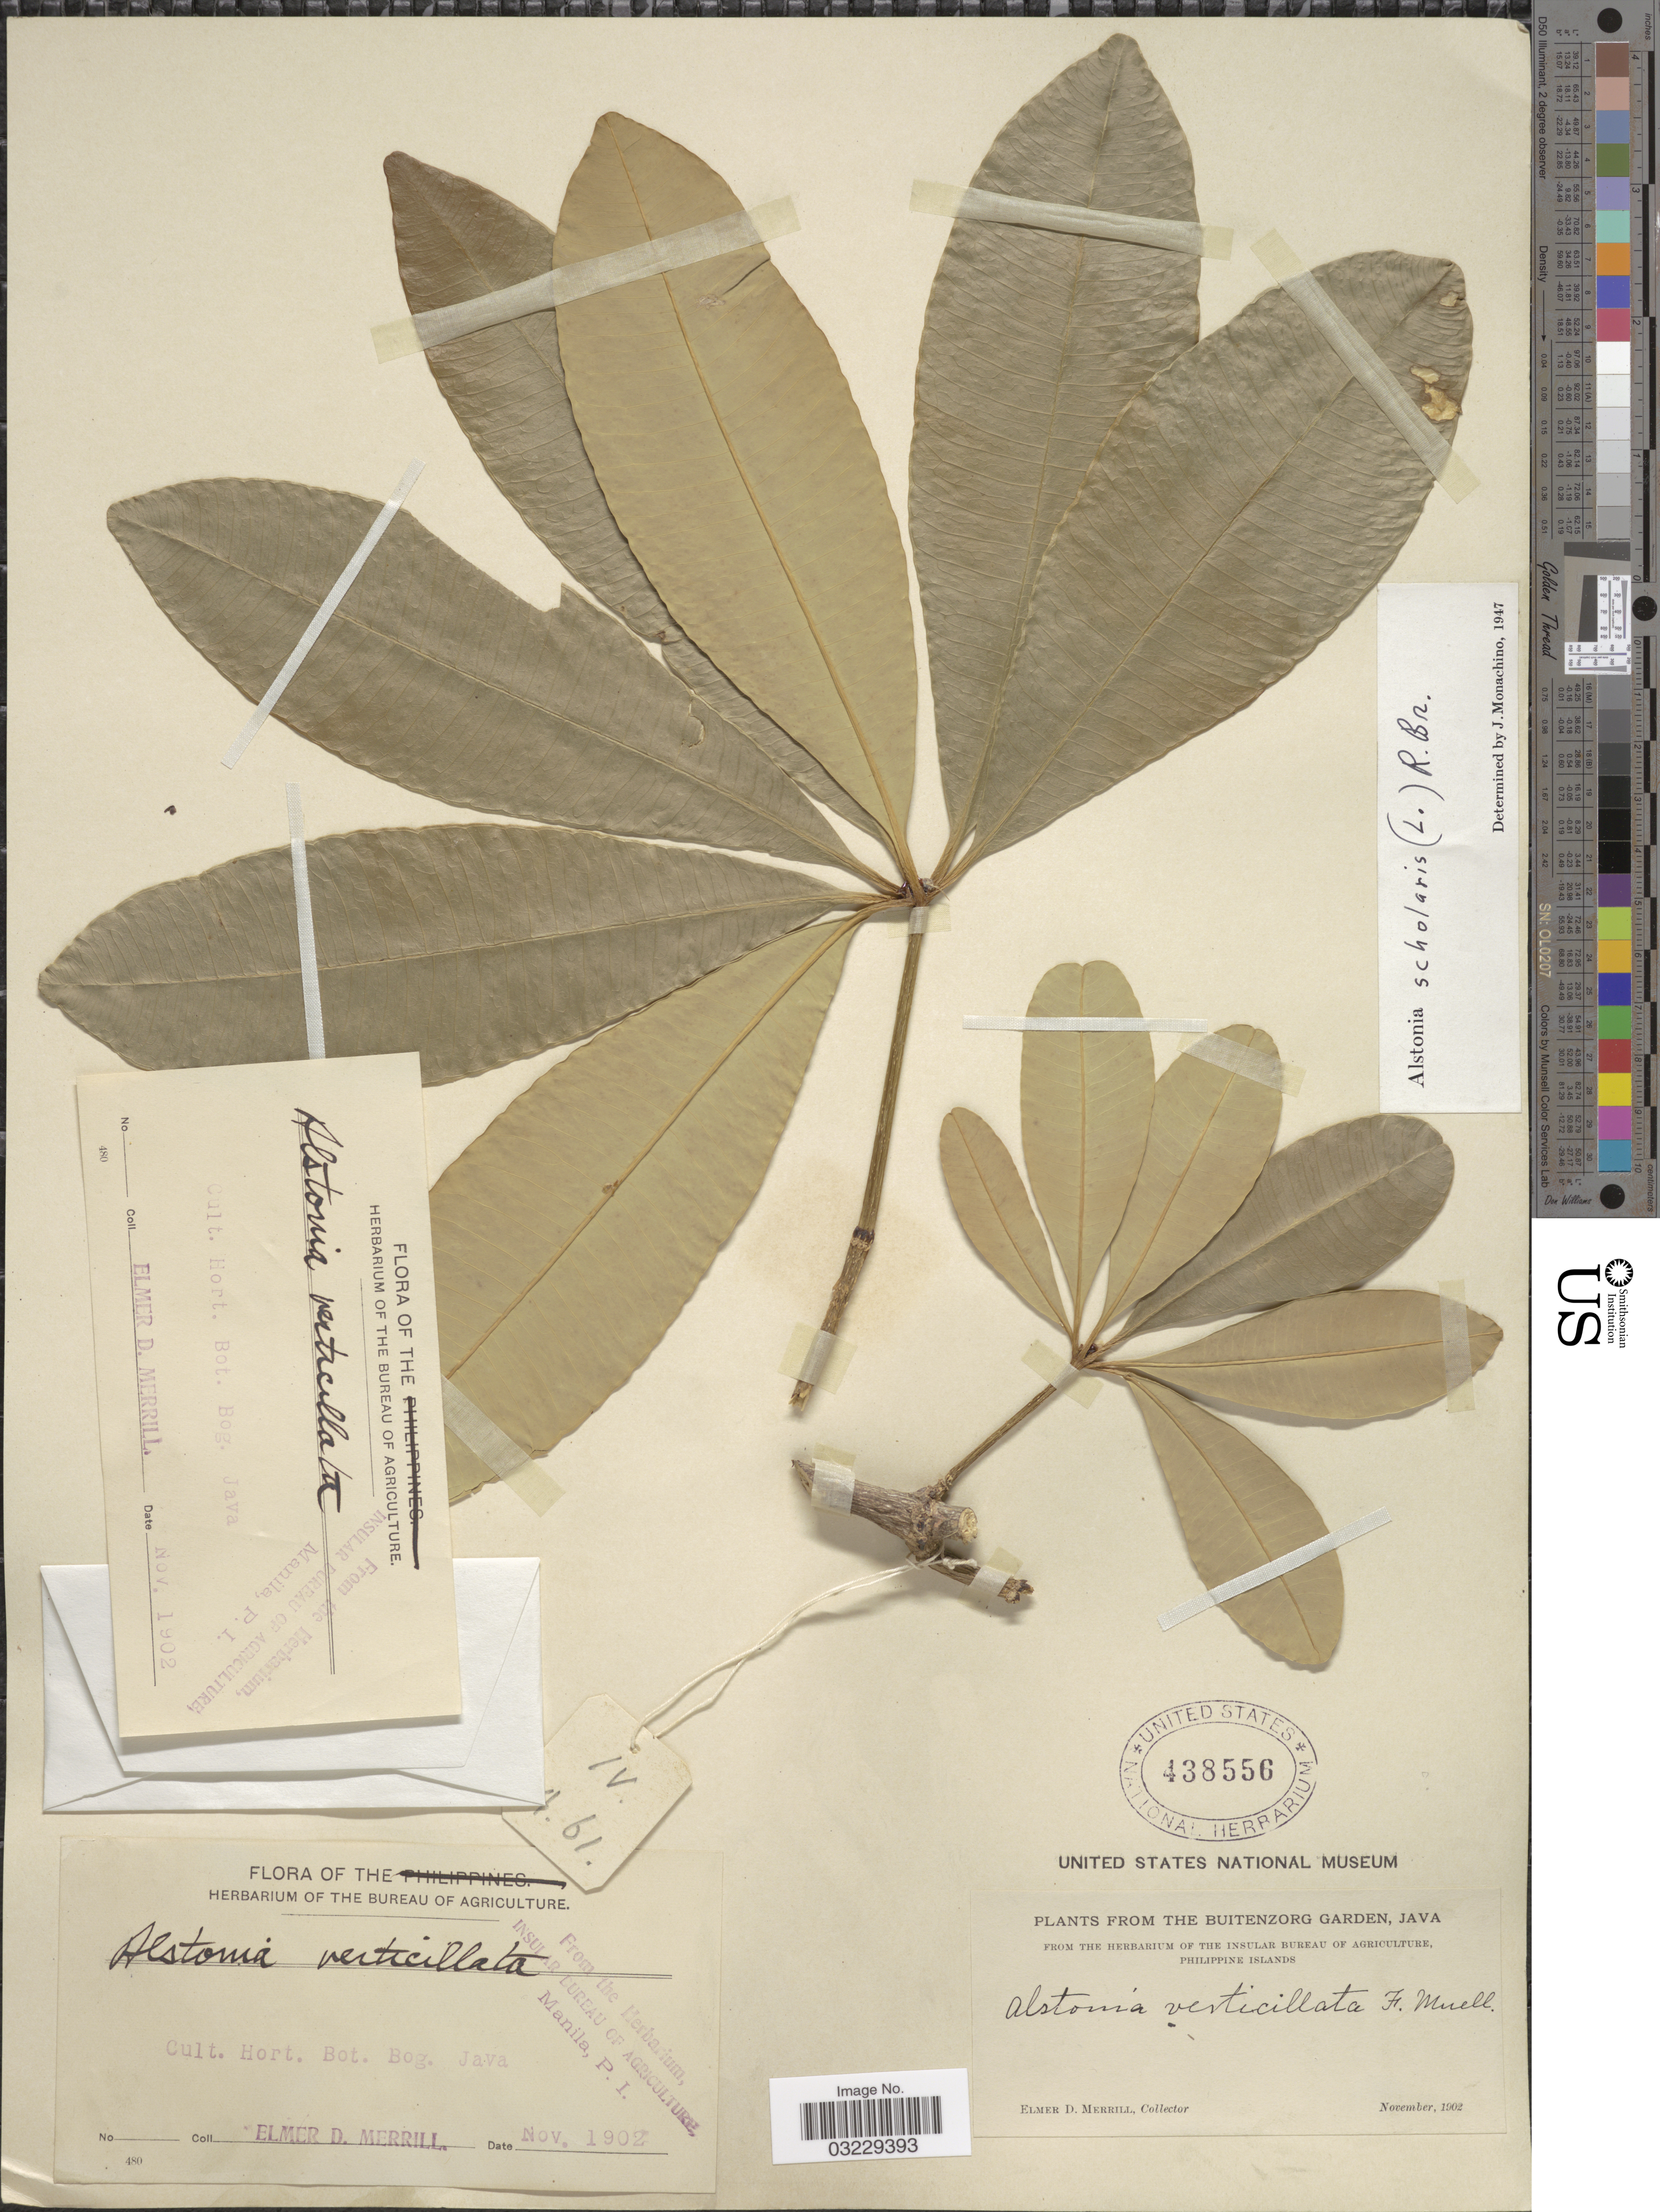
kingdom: Plantae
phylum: Tracheophyta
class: Magnoliopsida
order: Gentianales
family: Apocynaceae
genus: Alstonia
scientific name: Alstonia scholaris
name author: (L.) R. Br.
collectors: E. D. Merrill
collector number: !61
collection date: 1902-11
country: Indonesia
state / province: Java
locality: The Buitenzorg Garden. Hort. Bot. Bog.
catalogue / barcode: US 438556